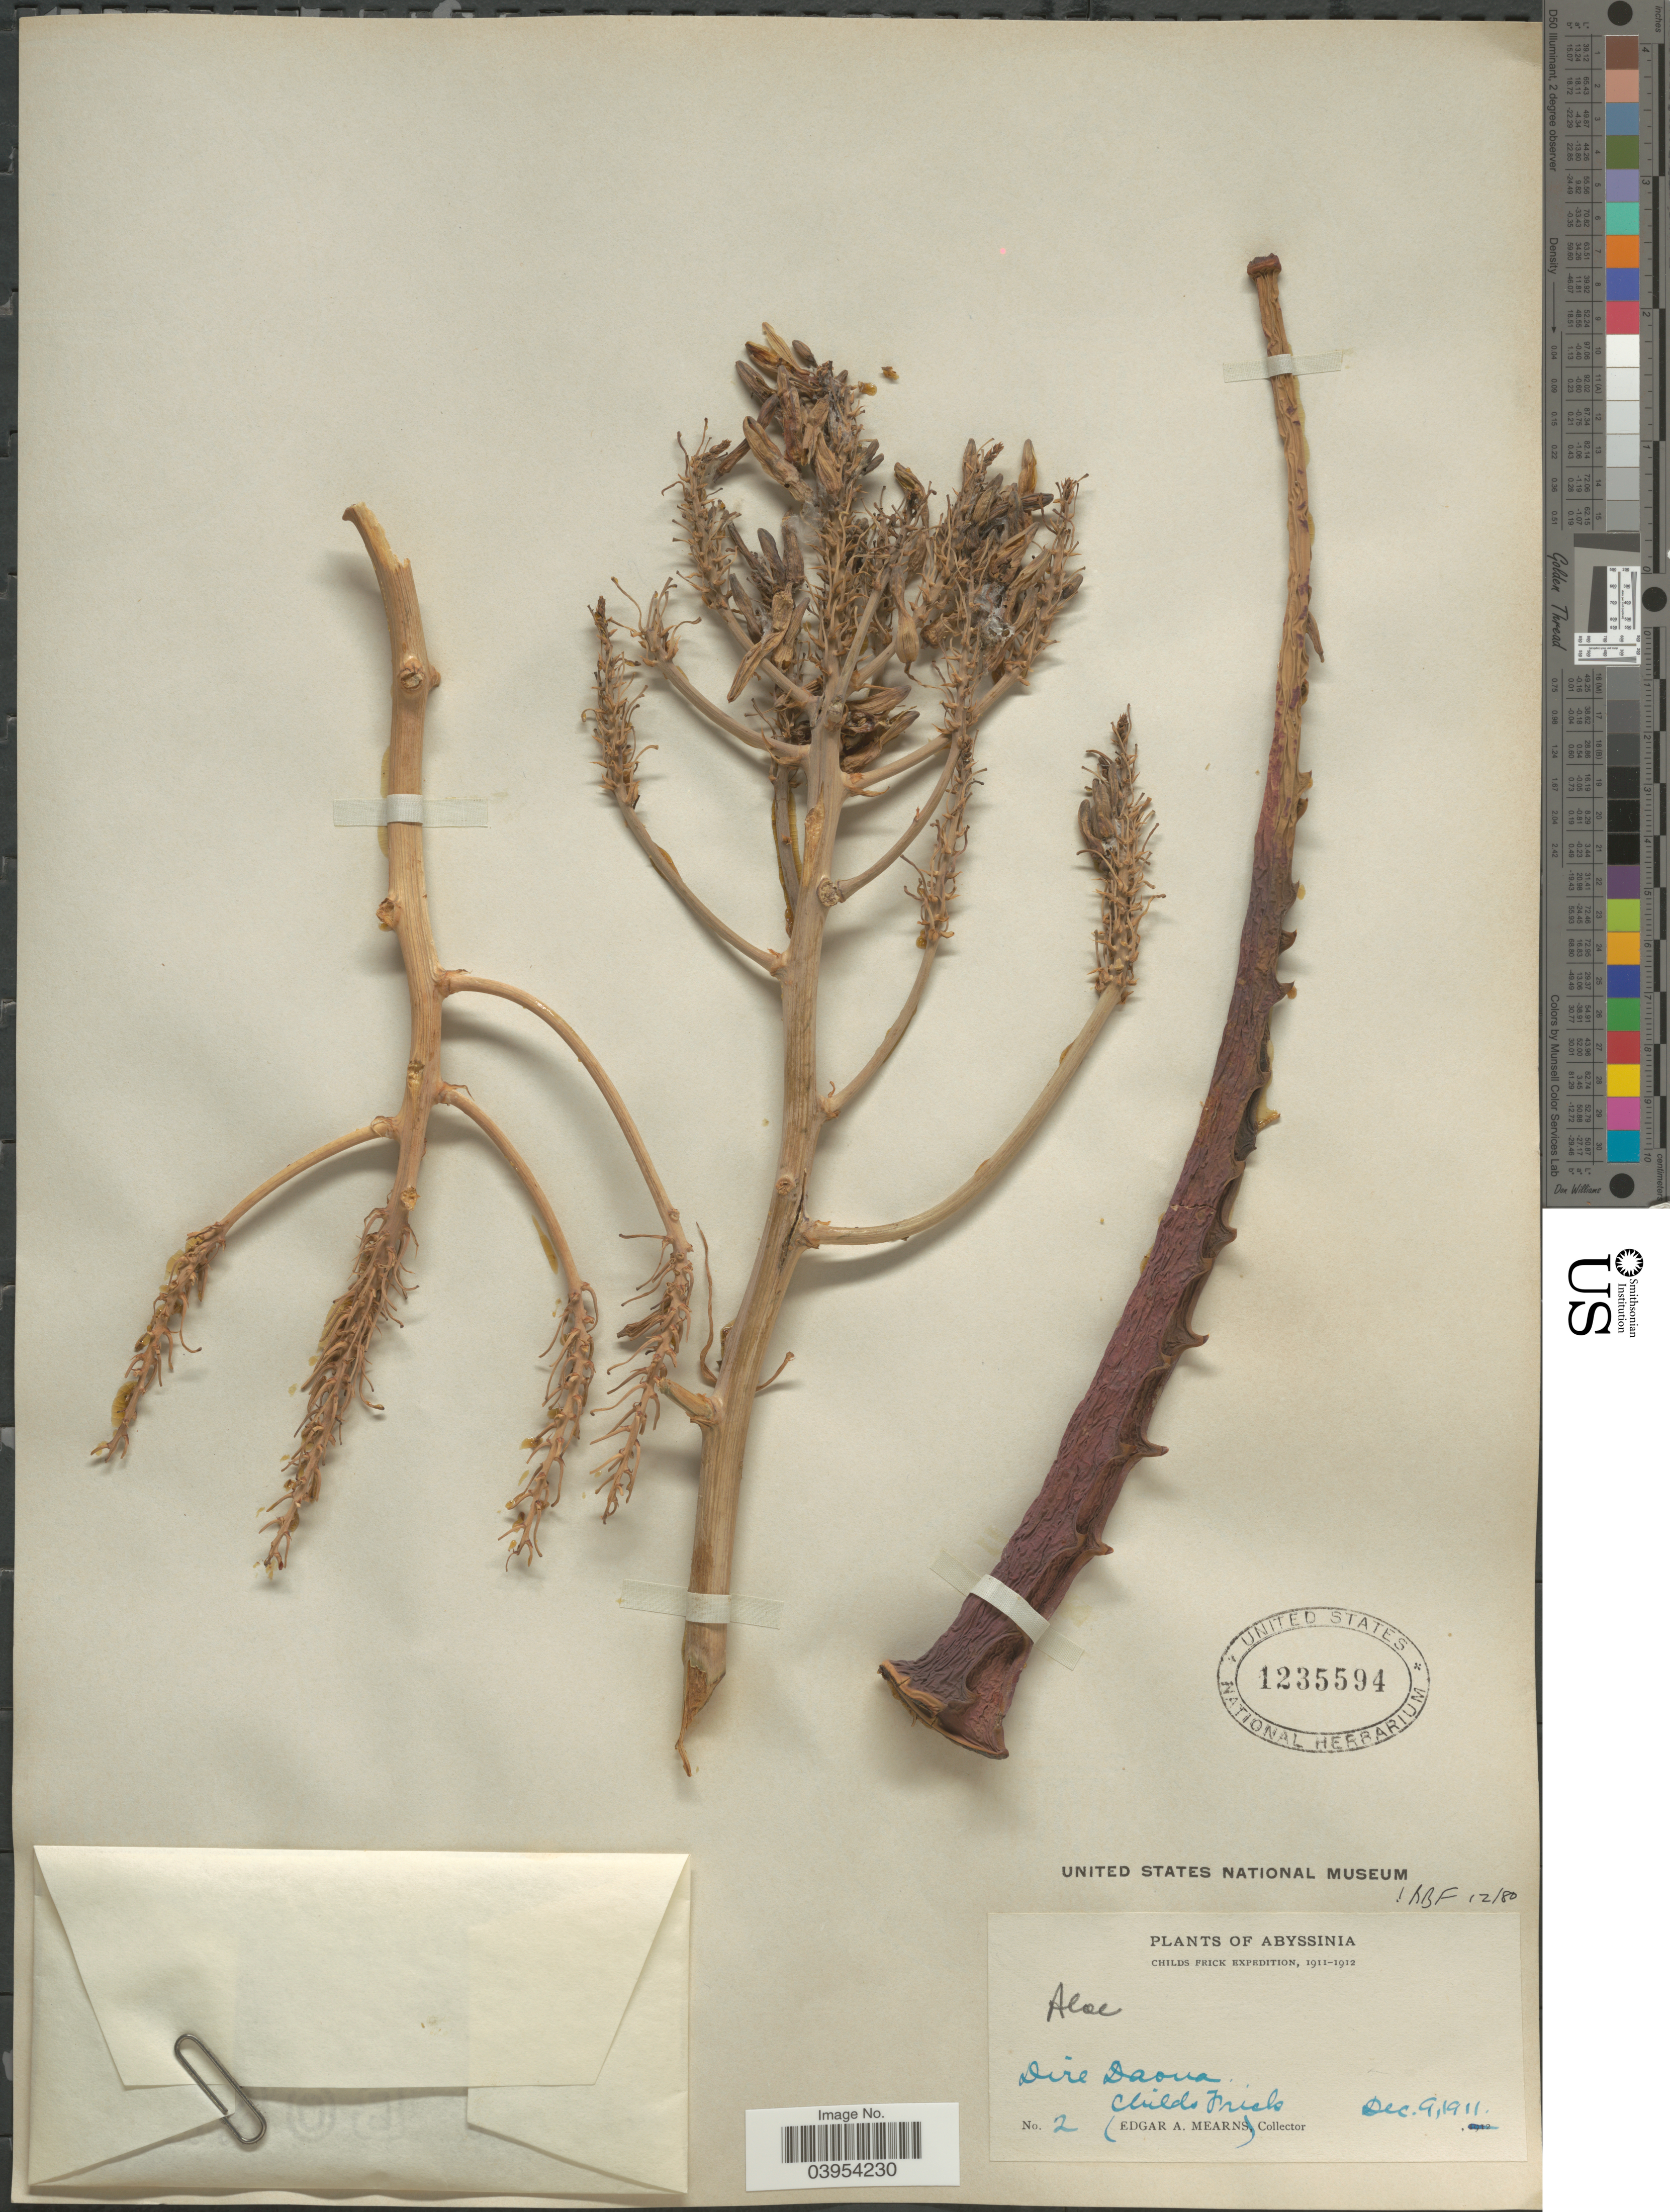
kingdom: Plantae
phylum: Tracheophyta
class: Liliopsida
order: Asparagales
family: Asphodelaceae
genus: Aloe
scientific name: Aloe sp.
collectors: C. Frick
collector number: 2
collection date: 1911-12-09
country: Ethiopia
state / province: Dire Dawa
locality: Abyssinia. Dire Daoua.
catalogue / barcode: US 1235594